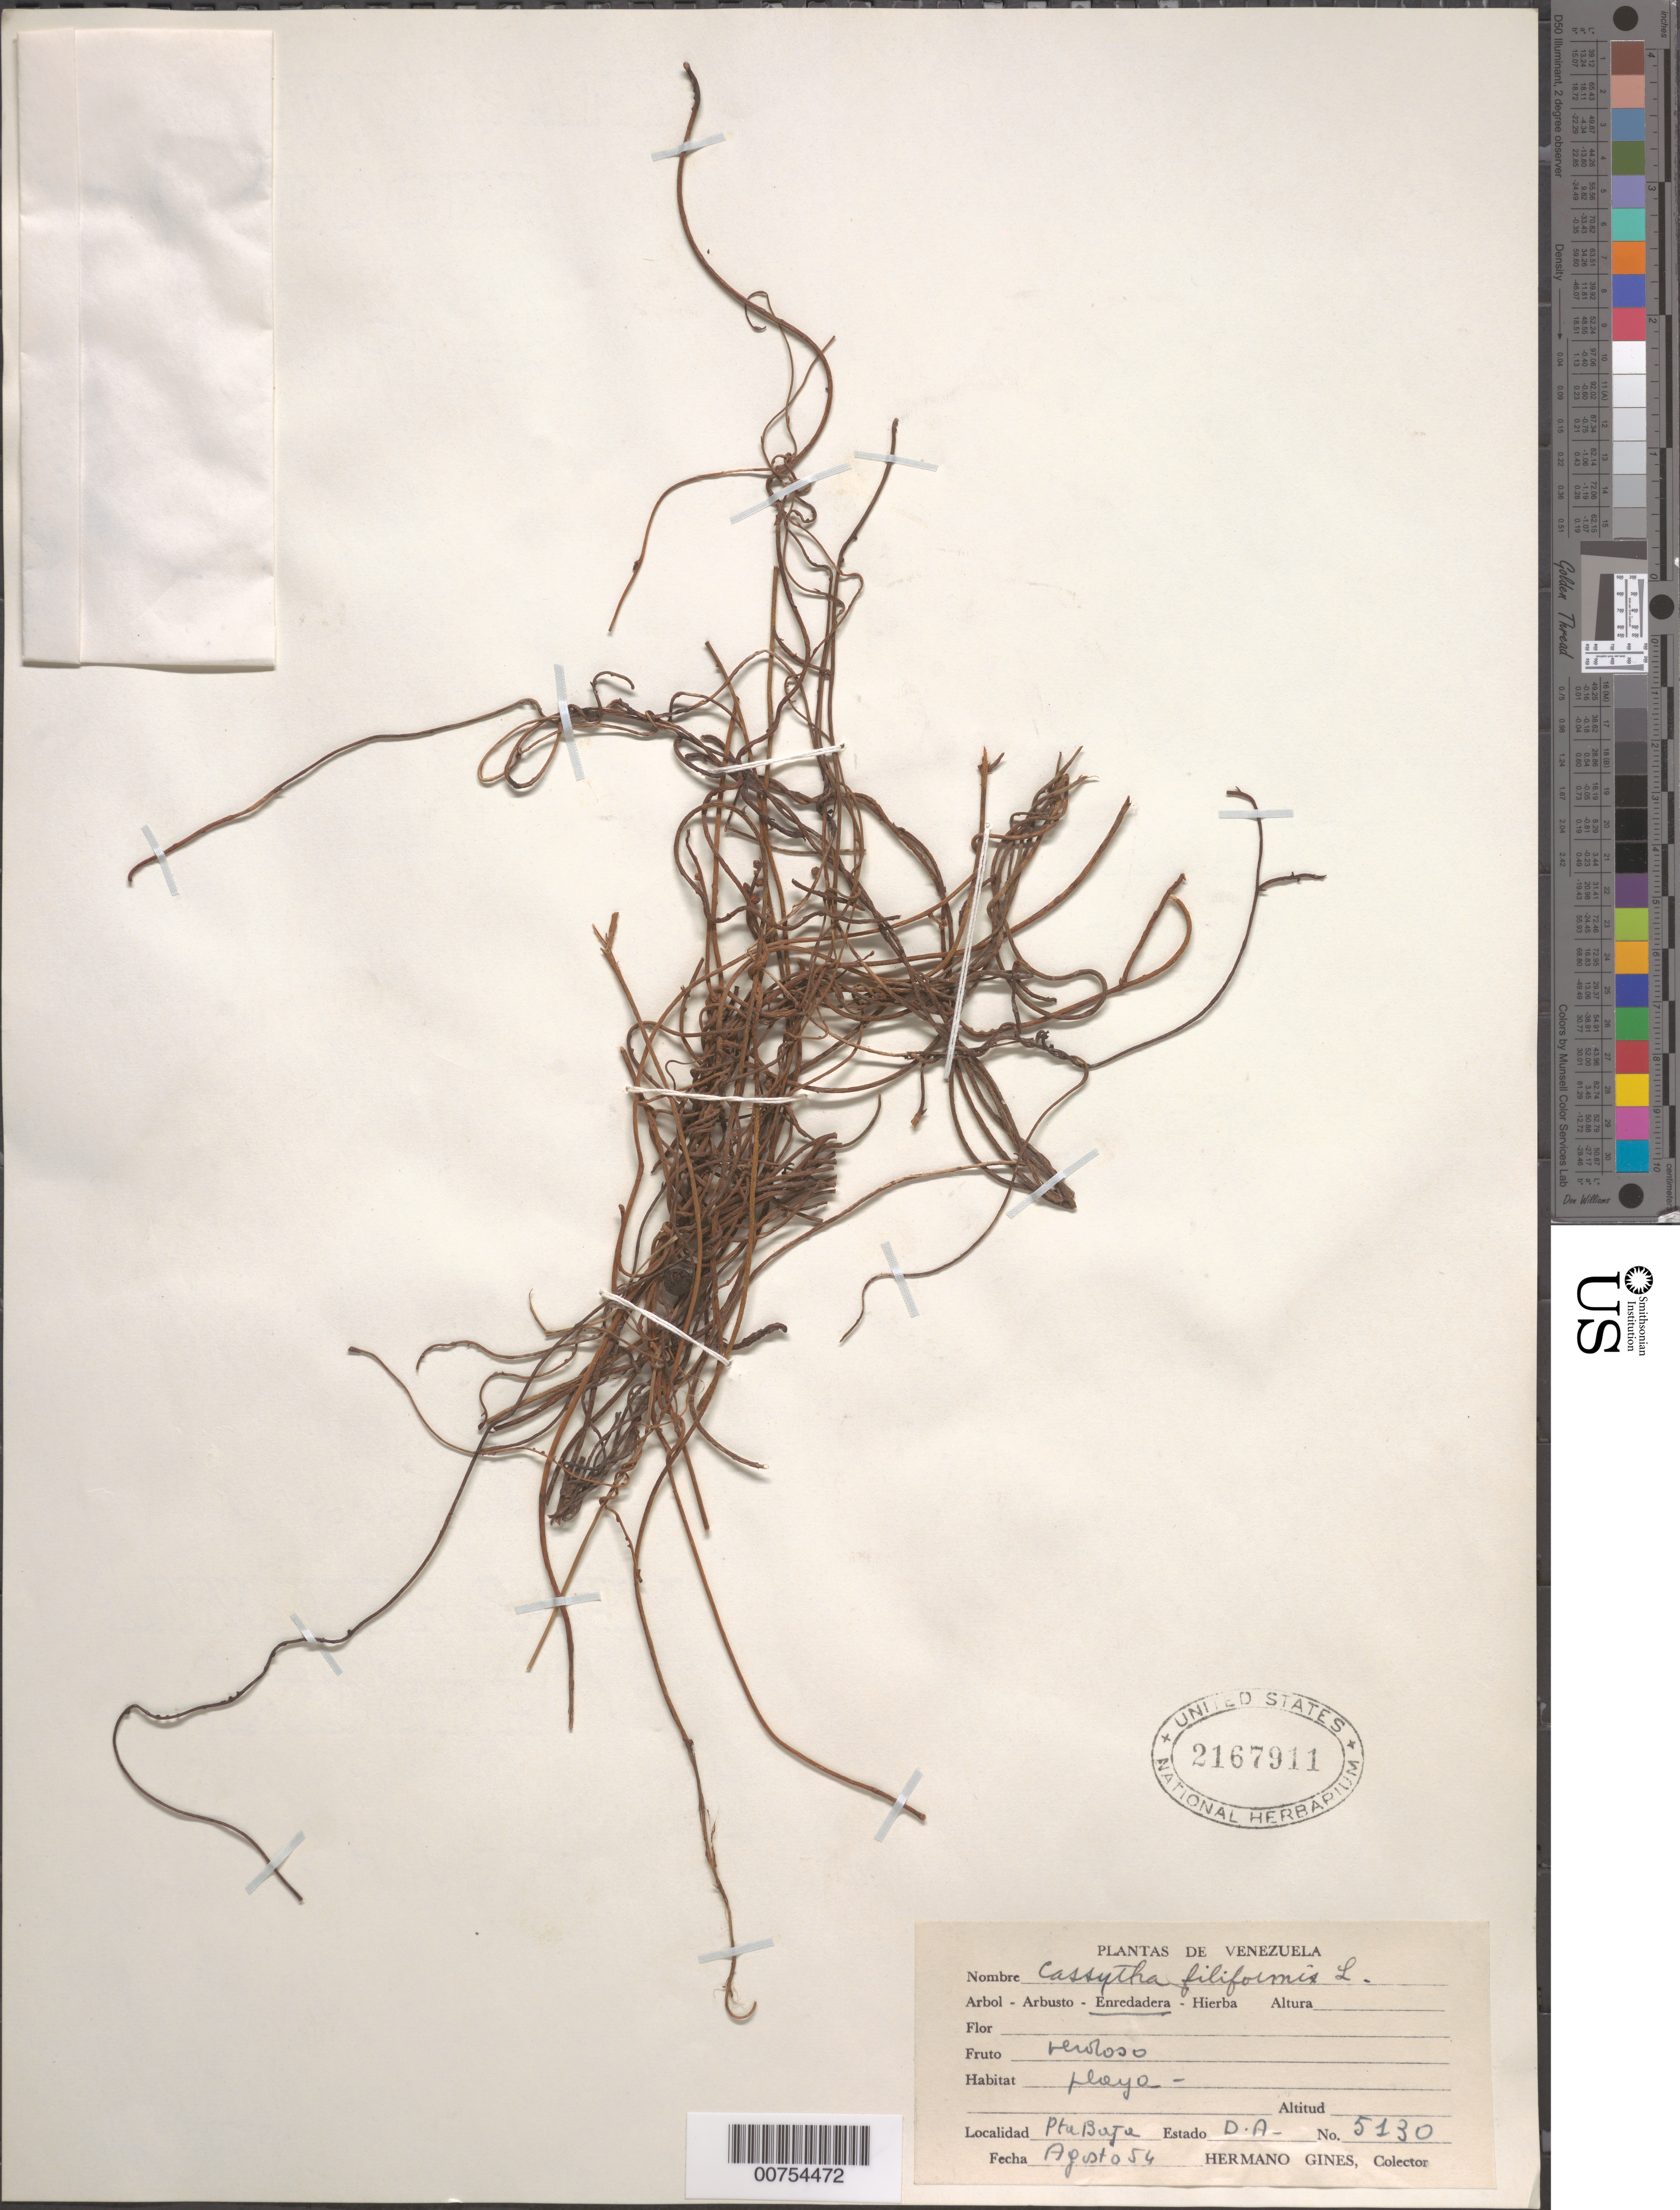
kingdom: Plantae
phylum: Tracheophyta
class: Magnoliopsida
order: Laurales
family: Lauraceae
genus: Cassytha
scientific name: Cassytha filiformis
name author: L.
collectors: H. Gines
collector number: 5130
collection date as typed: Aug-54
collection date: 1954-08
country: Venezuela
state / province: Delta Amacuro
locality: Pto. Baja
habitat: Playa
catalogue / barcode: US 2167911